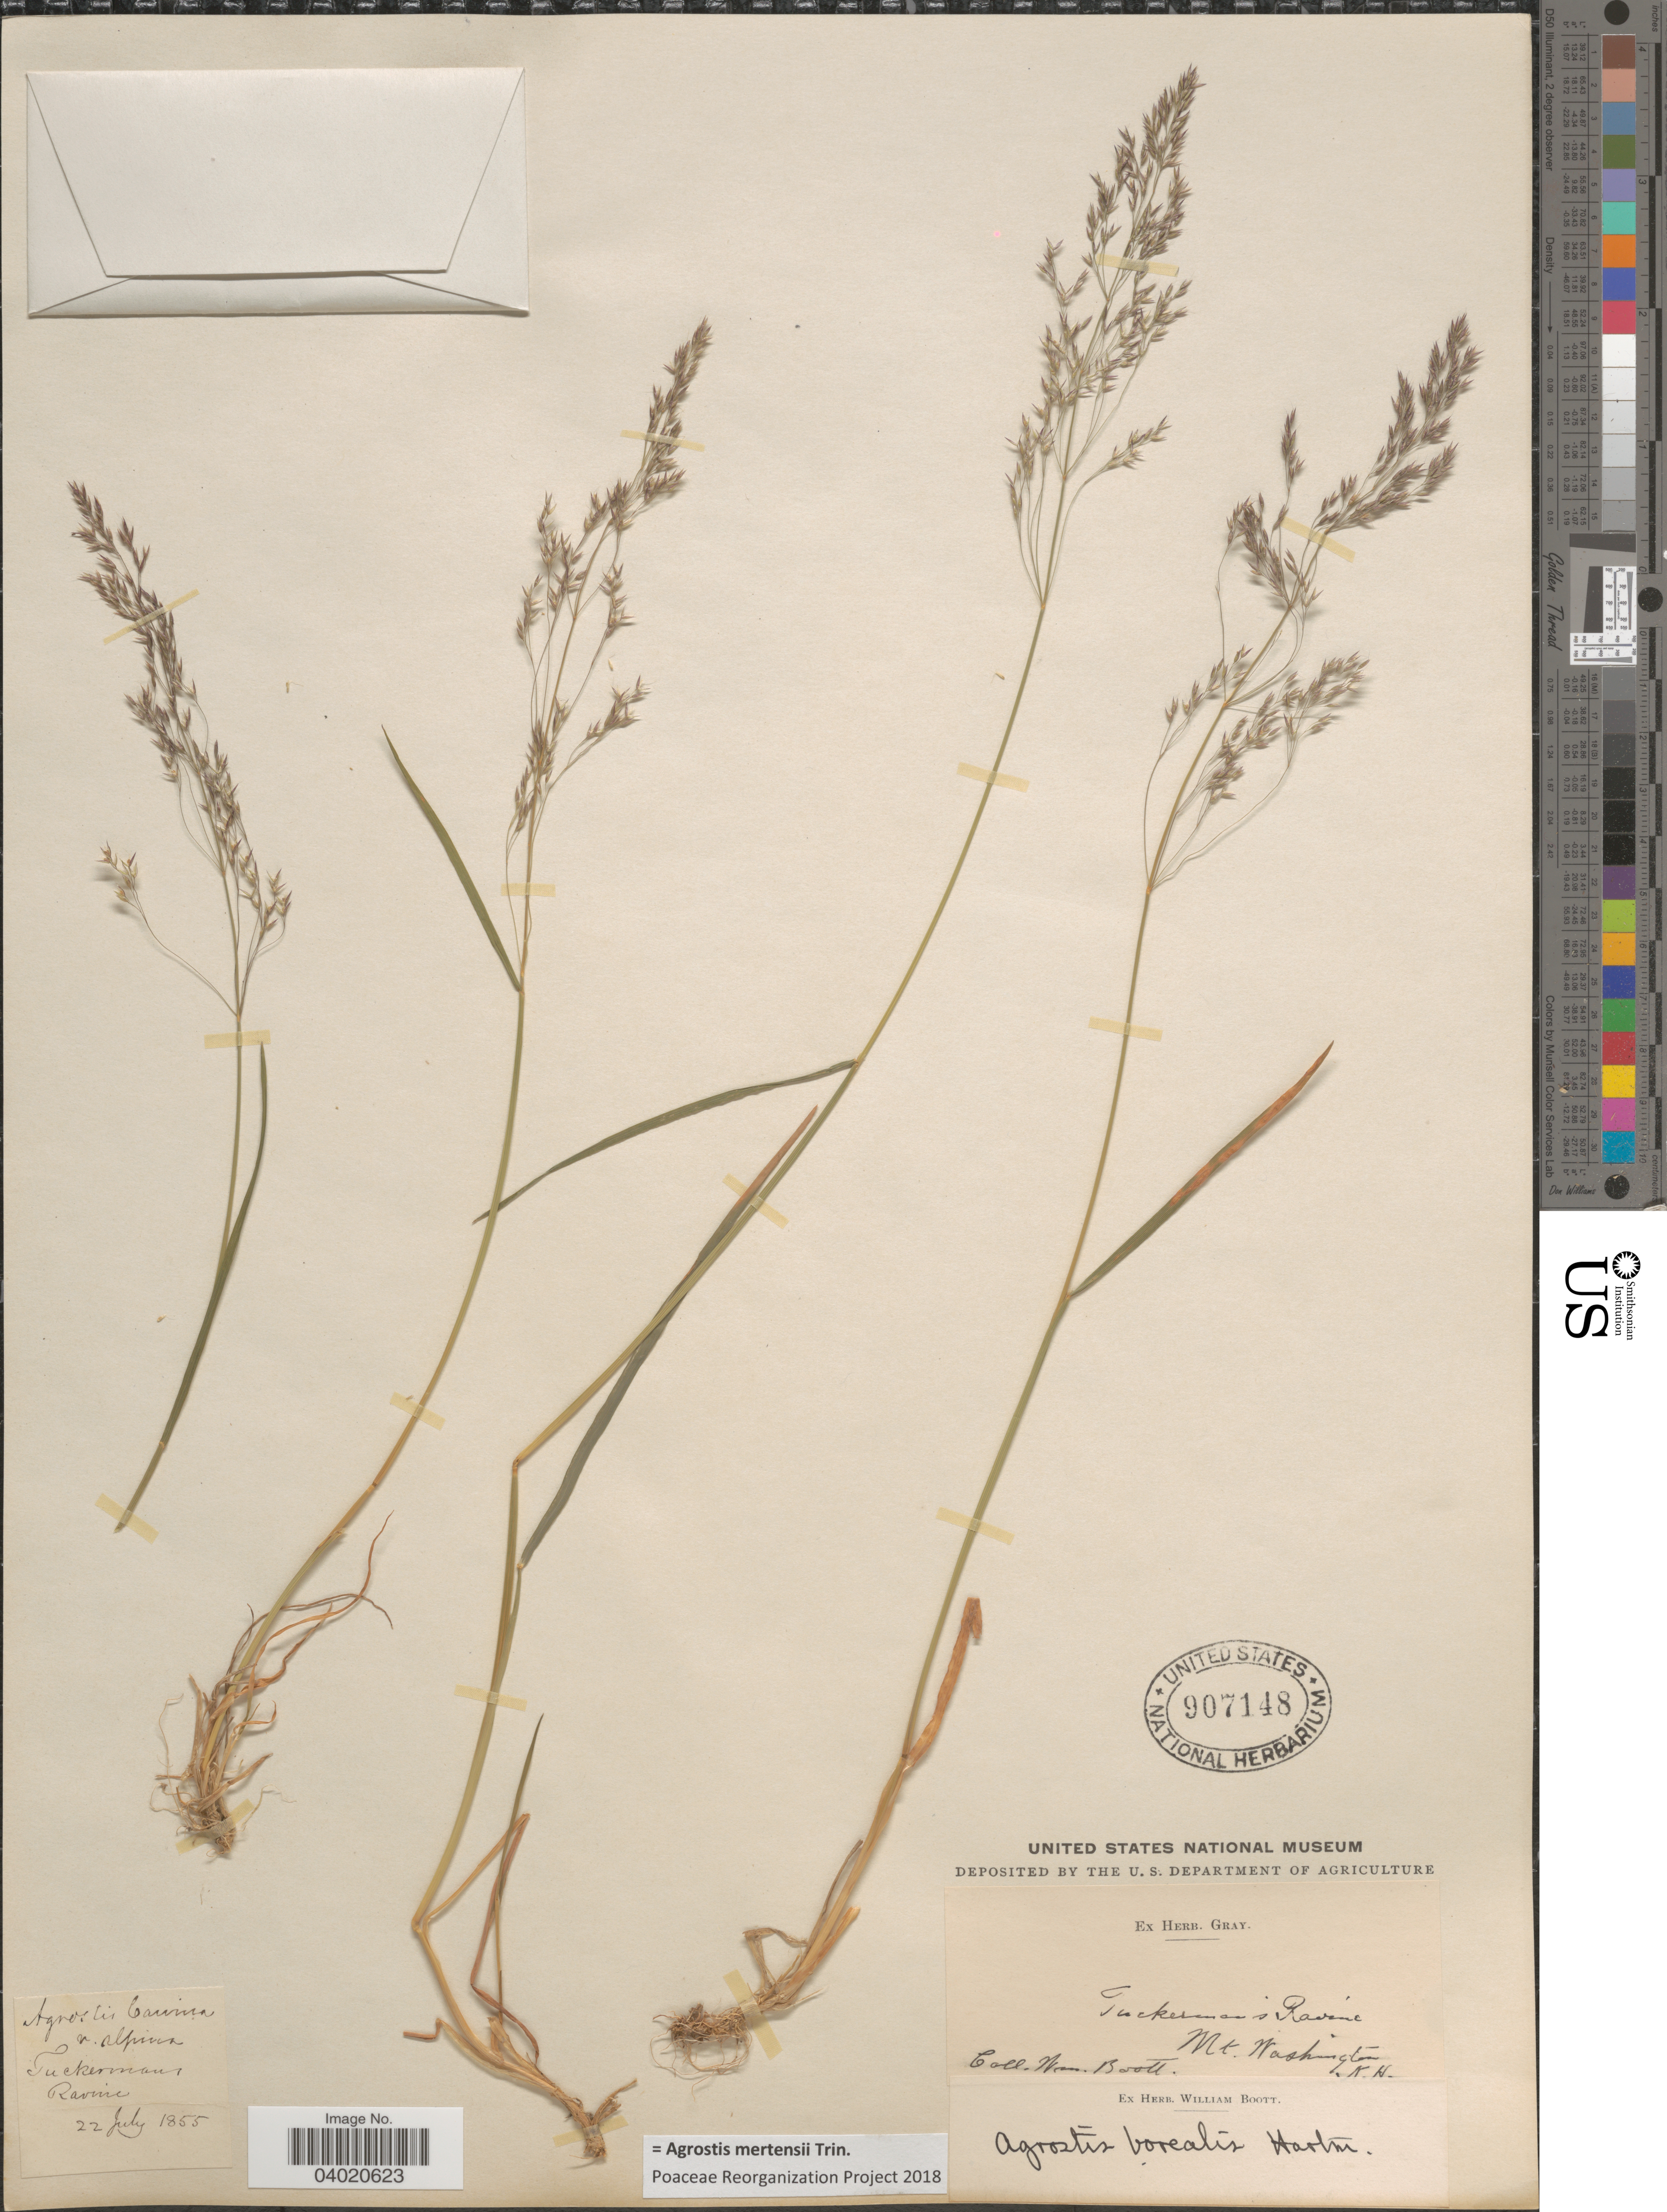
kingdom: Plantae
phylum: Tracheophyta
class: Liliopsida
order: Poales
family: Poaceae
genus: Agrostis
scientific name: Agrostis mertensii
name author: Trin.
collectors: W. Boott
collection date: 1855-07-22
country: United States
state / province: New Hampshire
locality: Tuckerman's Ravine. Mt. Washington.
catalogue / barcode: US 907148